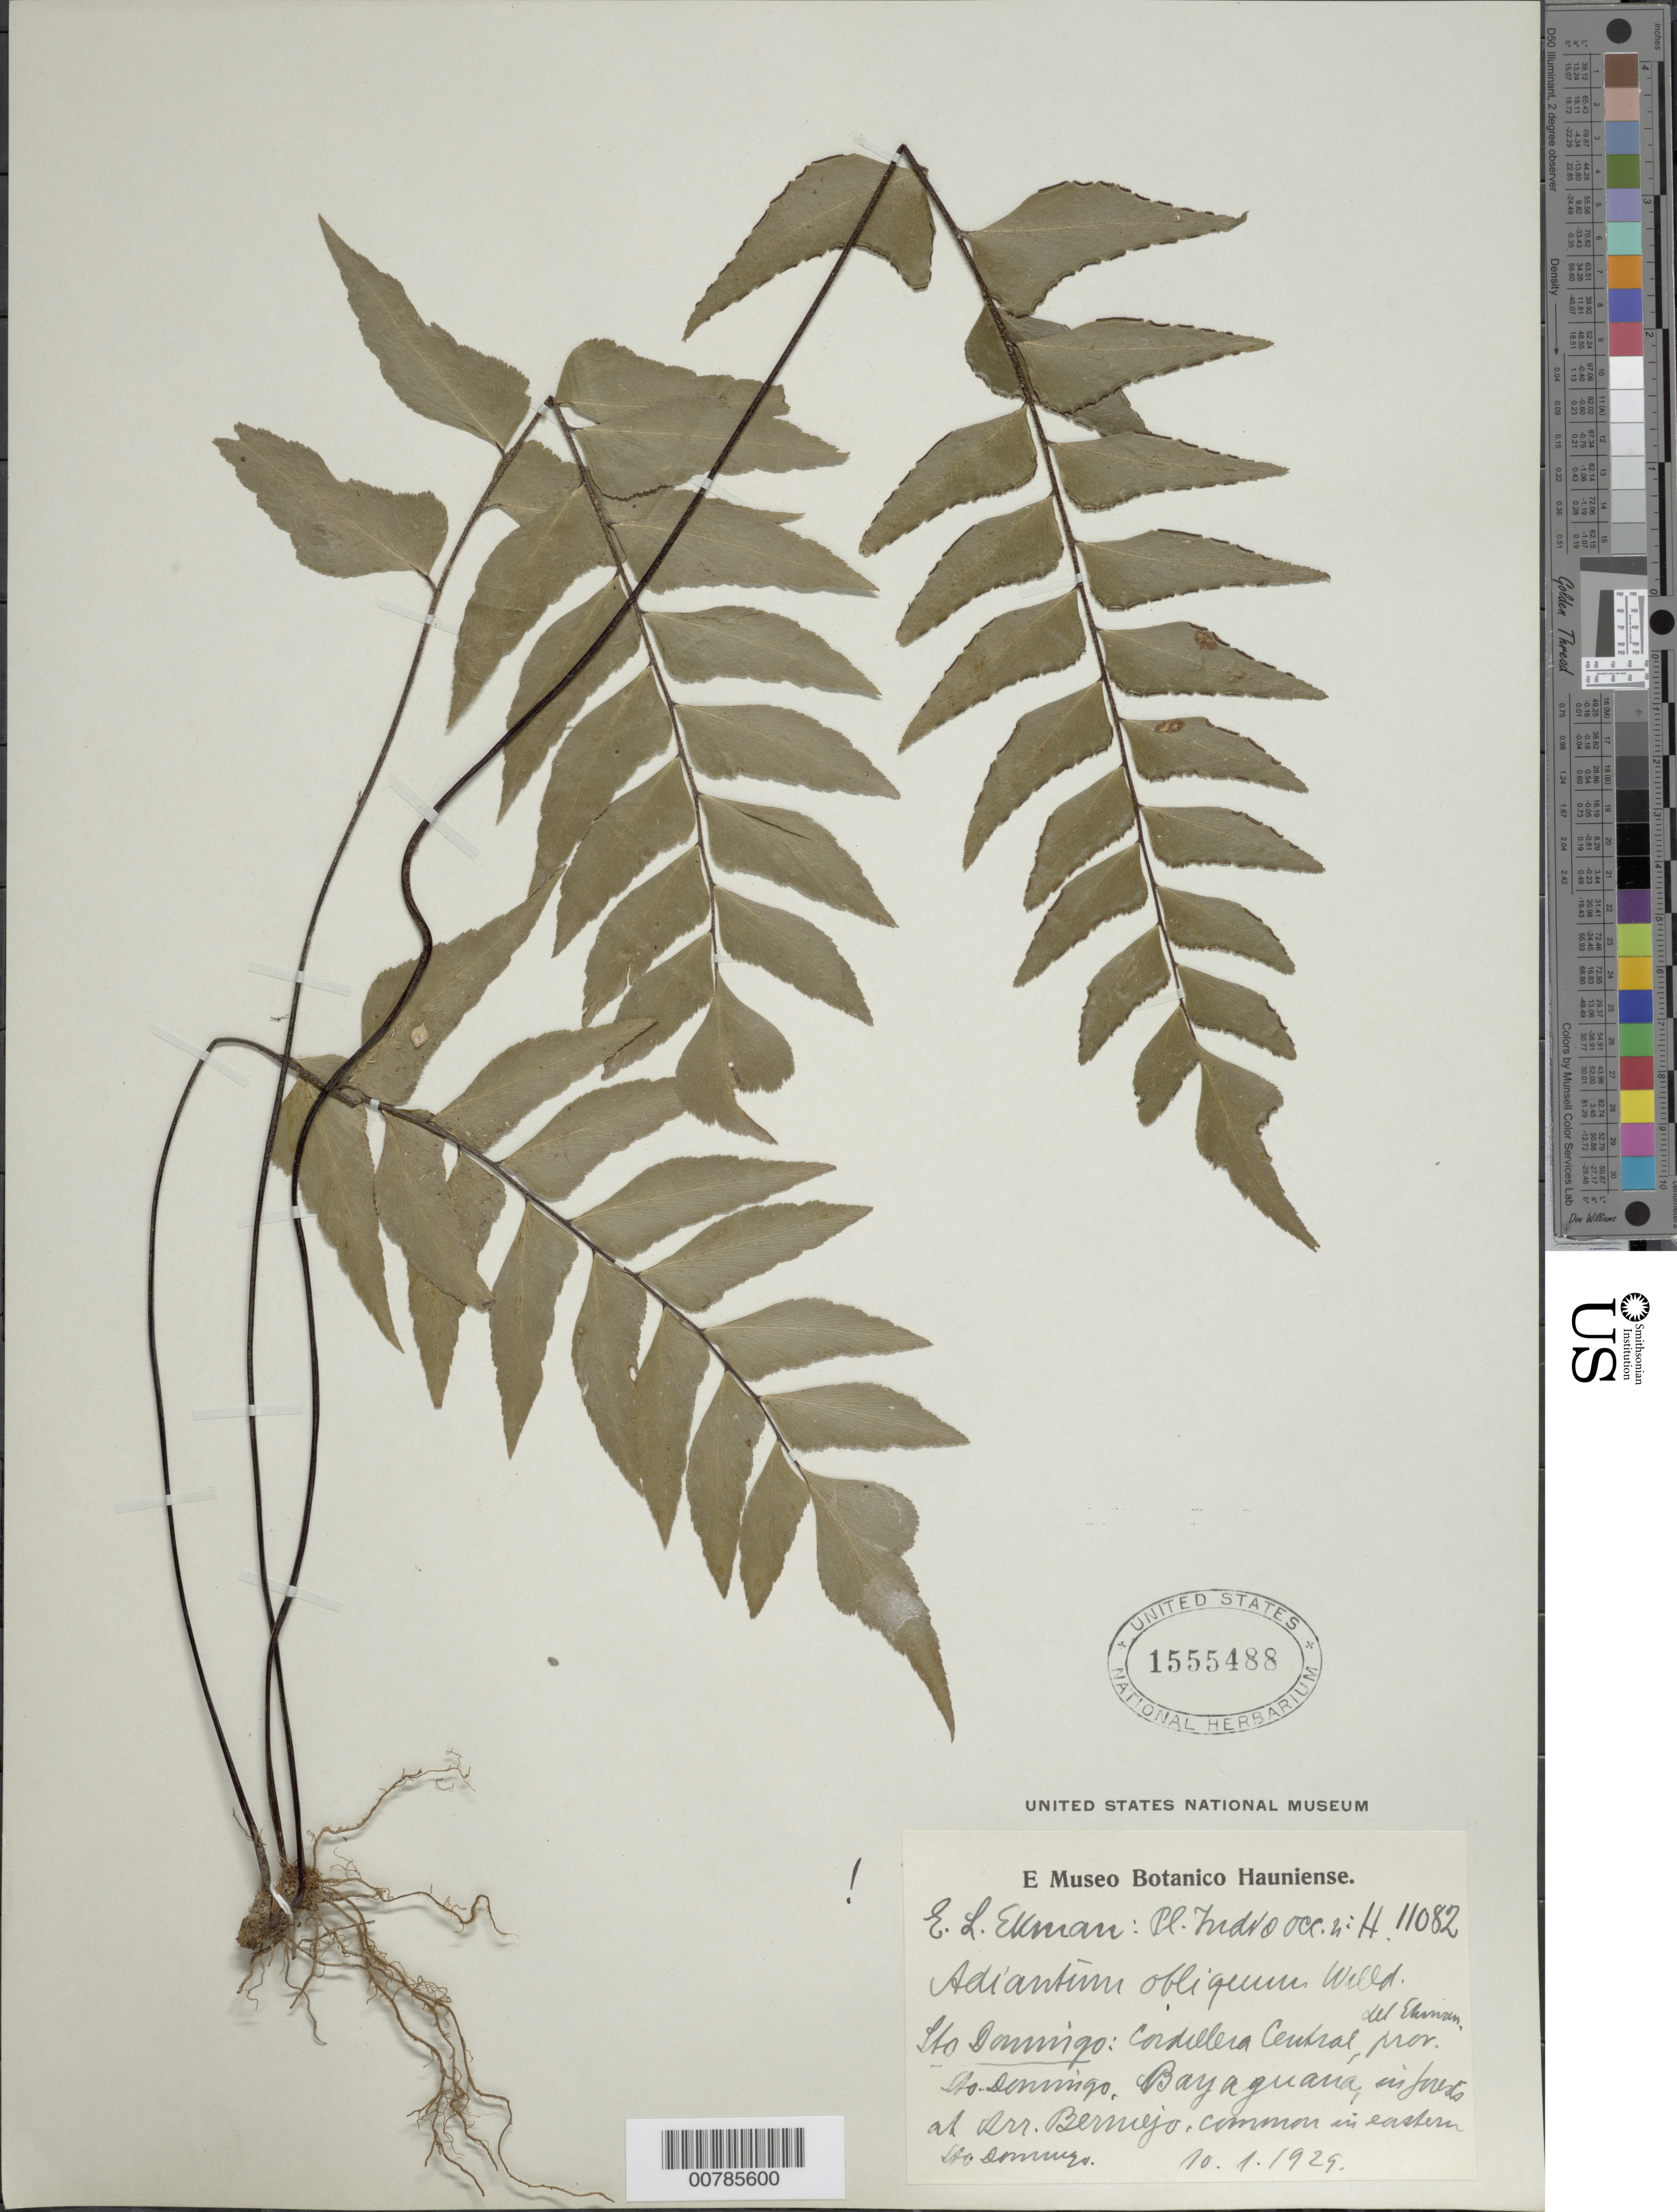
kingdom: Plantae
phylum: Tracheophyta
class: Polypodiopsida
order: Polypodiales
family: Pteridaceae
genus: Adiantum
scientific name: Adiantum obliquum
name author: Willd.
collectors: E. L. Ekman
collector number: H 11082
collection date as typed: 10 Jan 1929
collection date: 1929-01-10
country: Dominican Republic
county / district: Prov. Santo Domingo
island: Hispaniola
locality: Cordillera Central, Bayaguana, Berniejo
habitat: In forest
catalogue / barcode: US 1555488